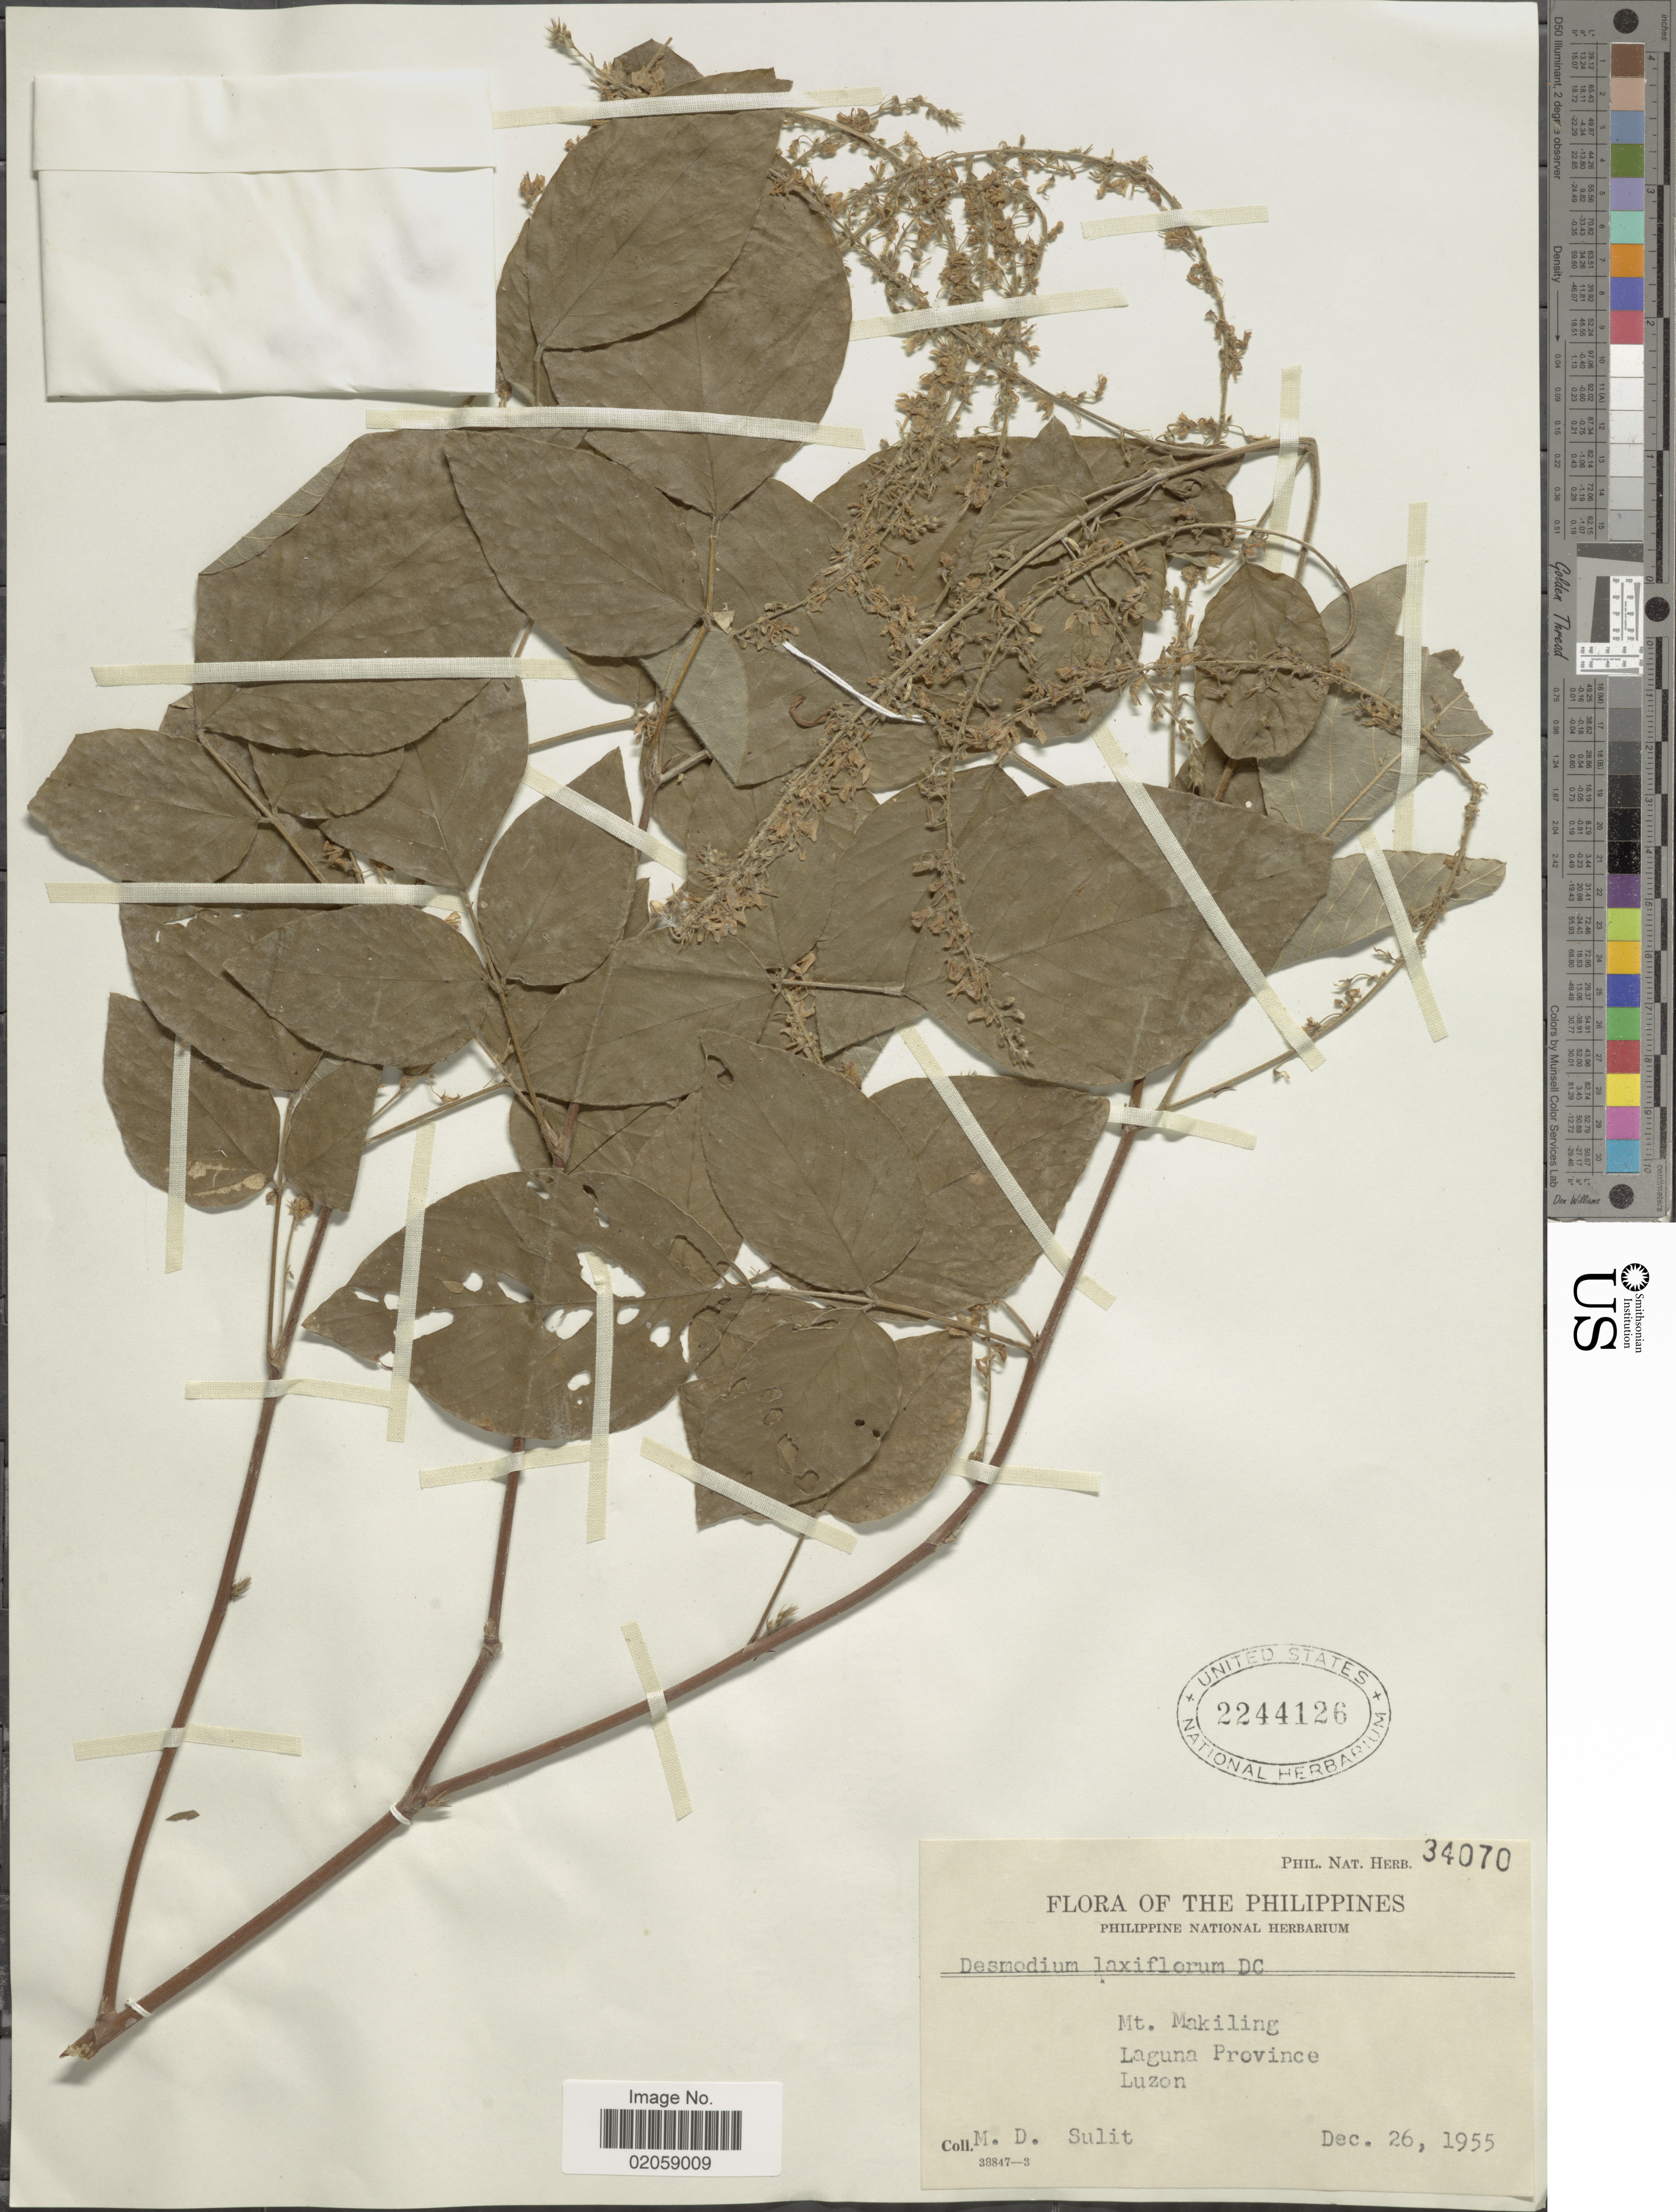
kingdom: Plantae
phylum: Tracheophyta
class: Magnoliopsida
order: Fabales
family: Fabaceae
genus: Sohmaea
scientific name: Sohmaea laxiflora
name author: (DC.) H. Ohashi & K. Ohashi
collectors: M. Sulit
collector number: Phil. Nat. Herb. 34070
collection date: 1955-12-26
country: Philippines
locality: Mt. Makiling. Laguna Province. Luzon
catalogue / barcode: US 2244126